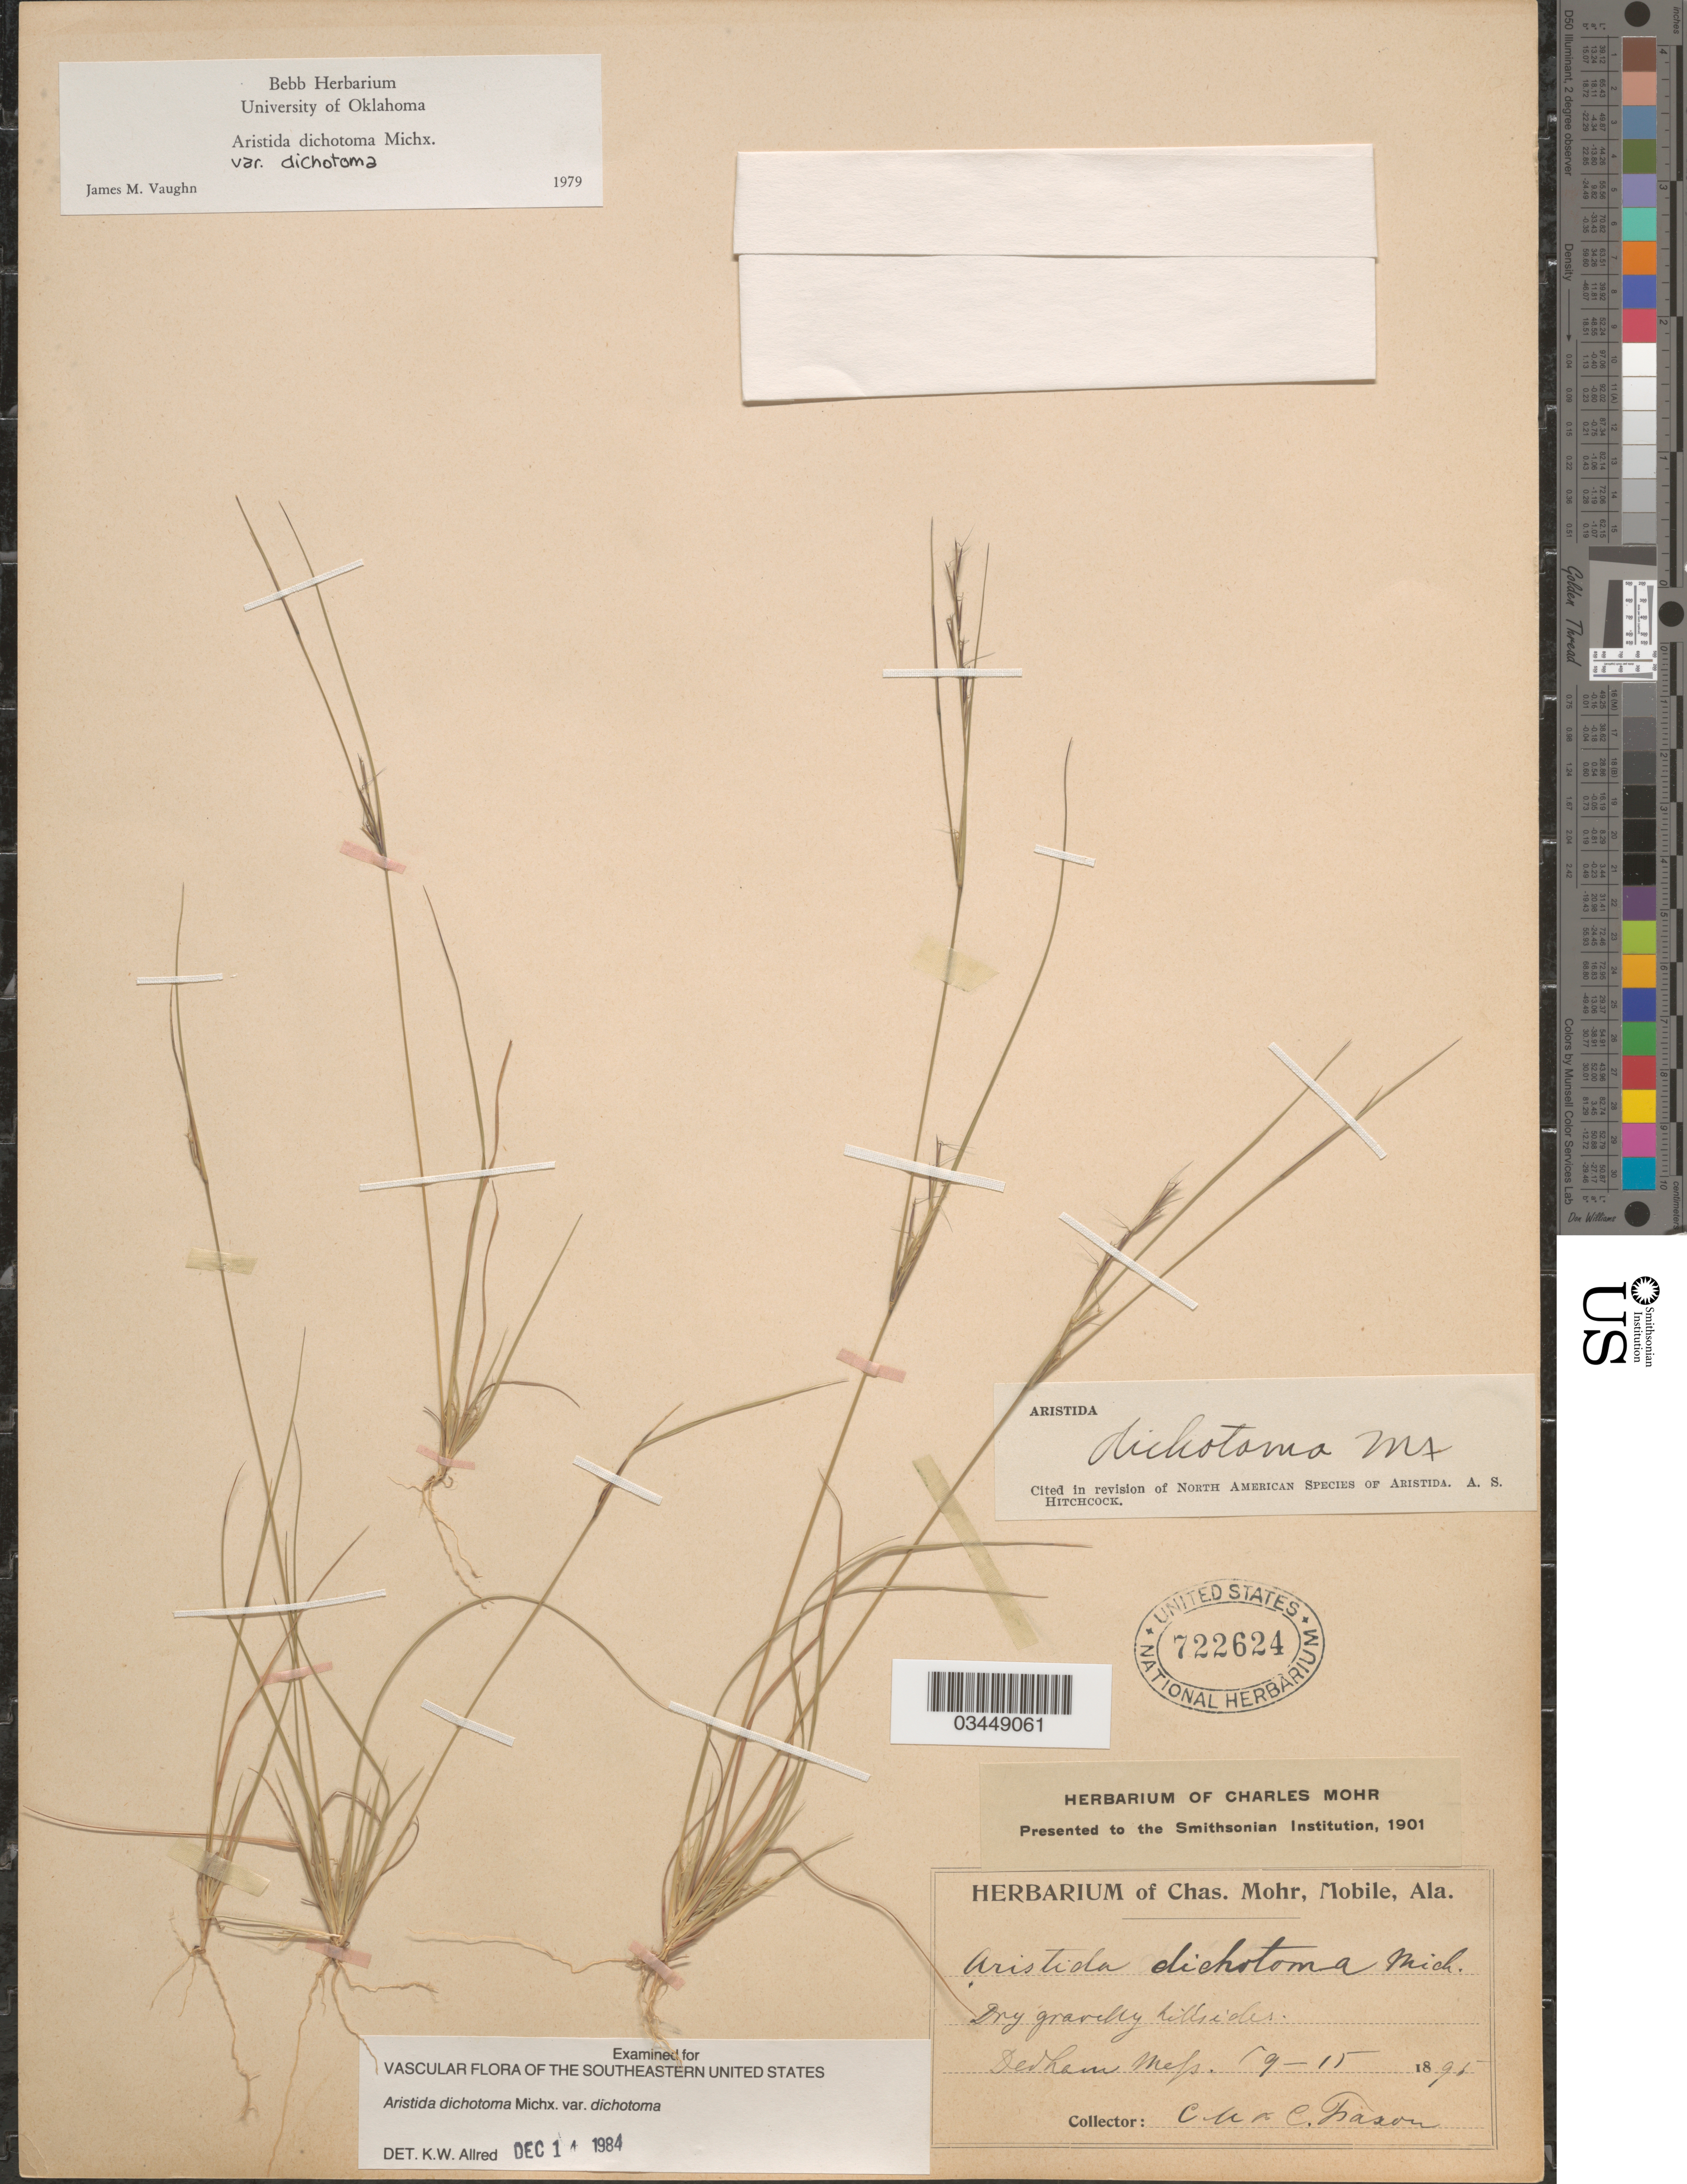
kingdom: Plantae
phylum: Tracheophyta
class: Liliopsida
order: Poales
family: Poaceae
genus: Aristida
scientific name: Aristida dichotoma var. dichotoma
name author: Michx.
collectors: M. Faxon & C. Faxon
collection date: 1895-09-15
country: United States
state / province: Massachusetts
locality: Dedham.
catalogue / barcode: US 722624